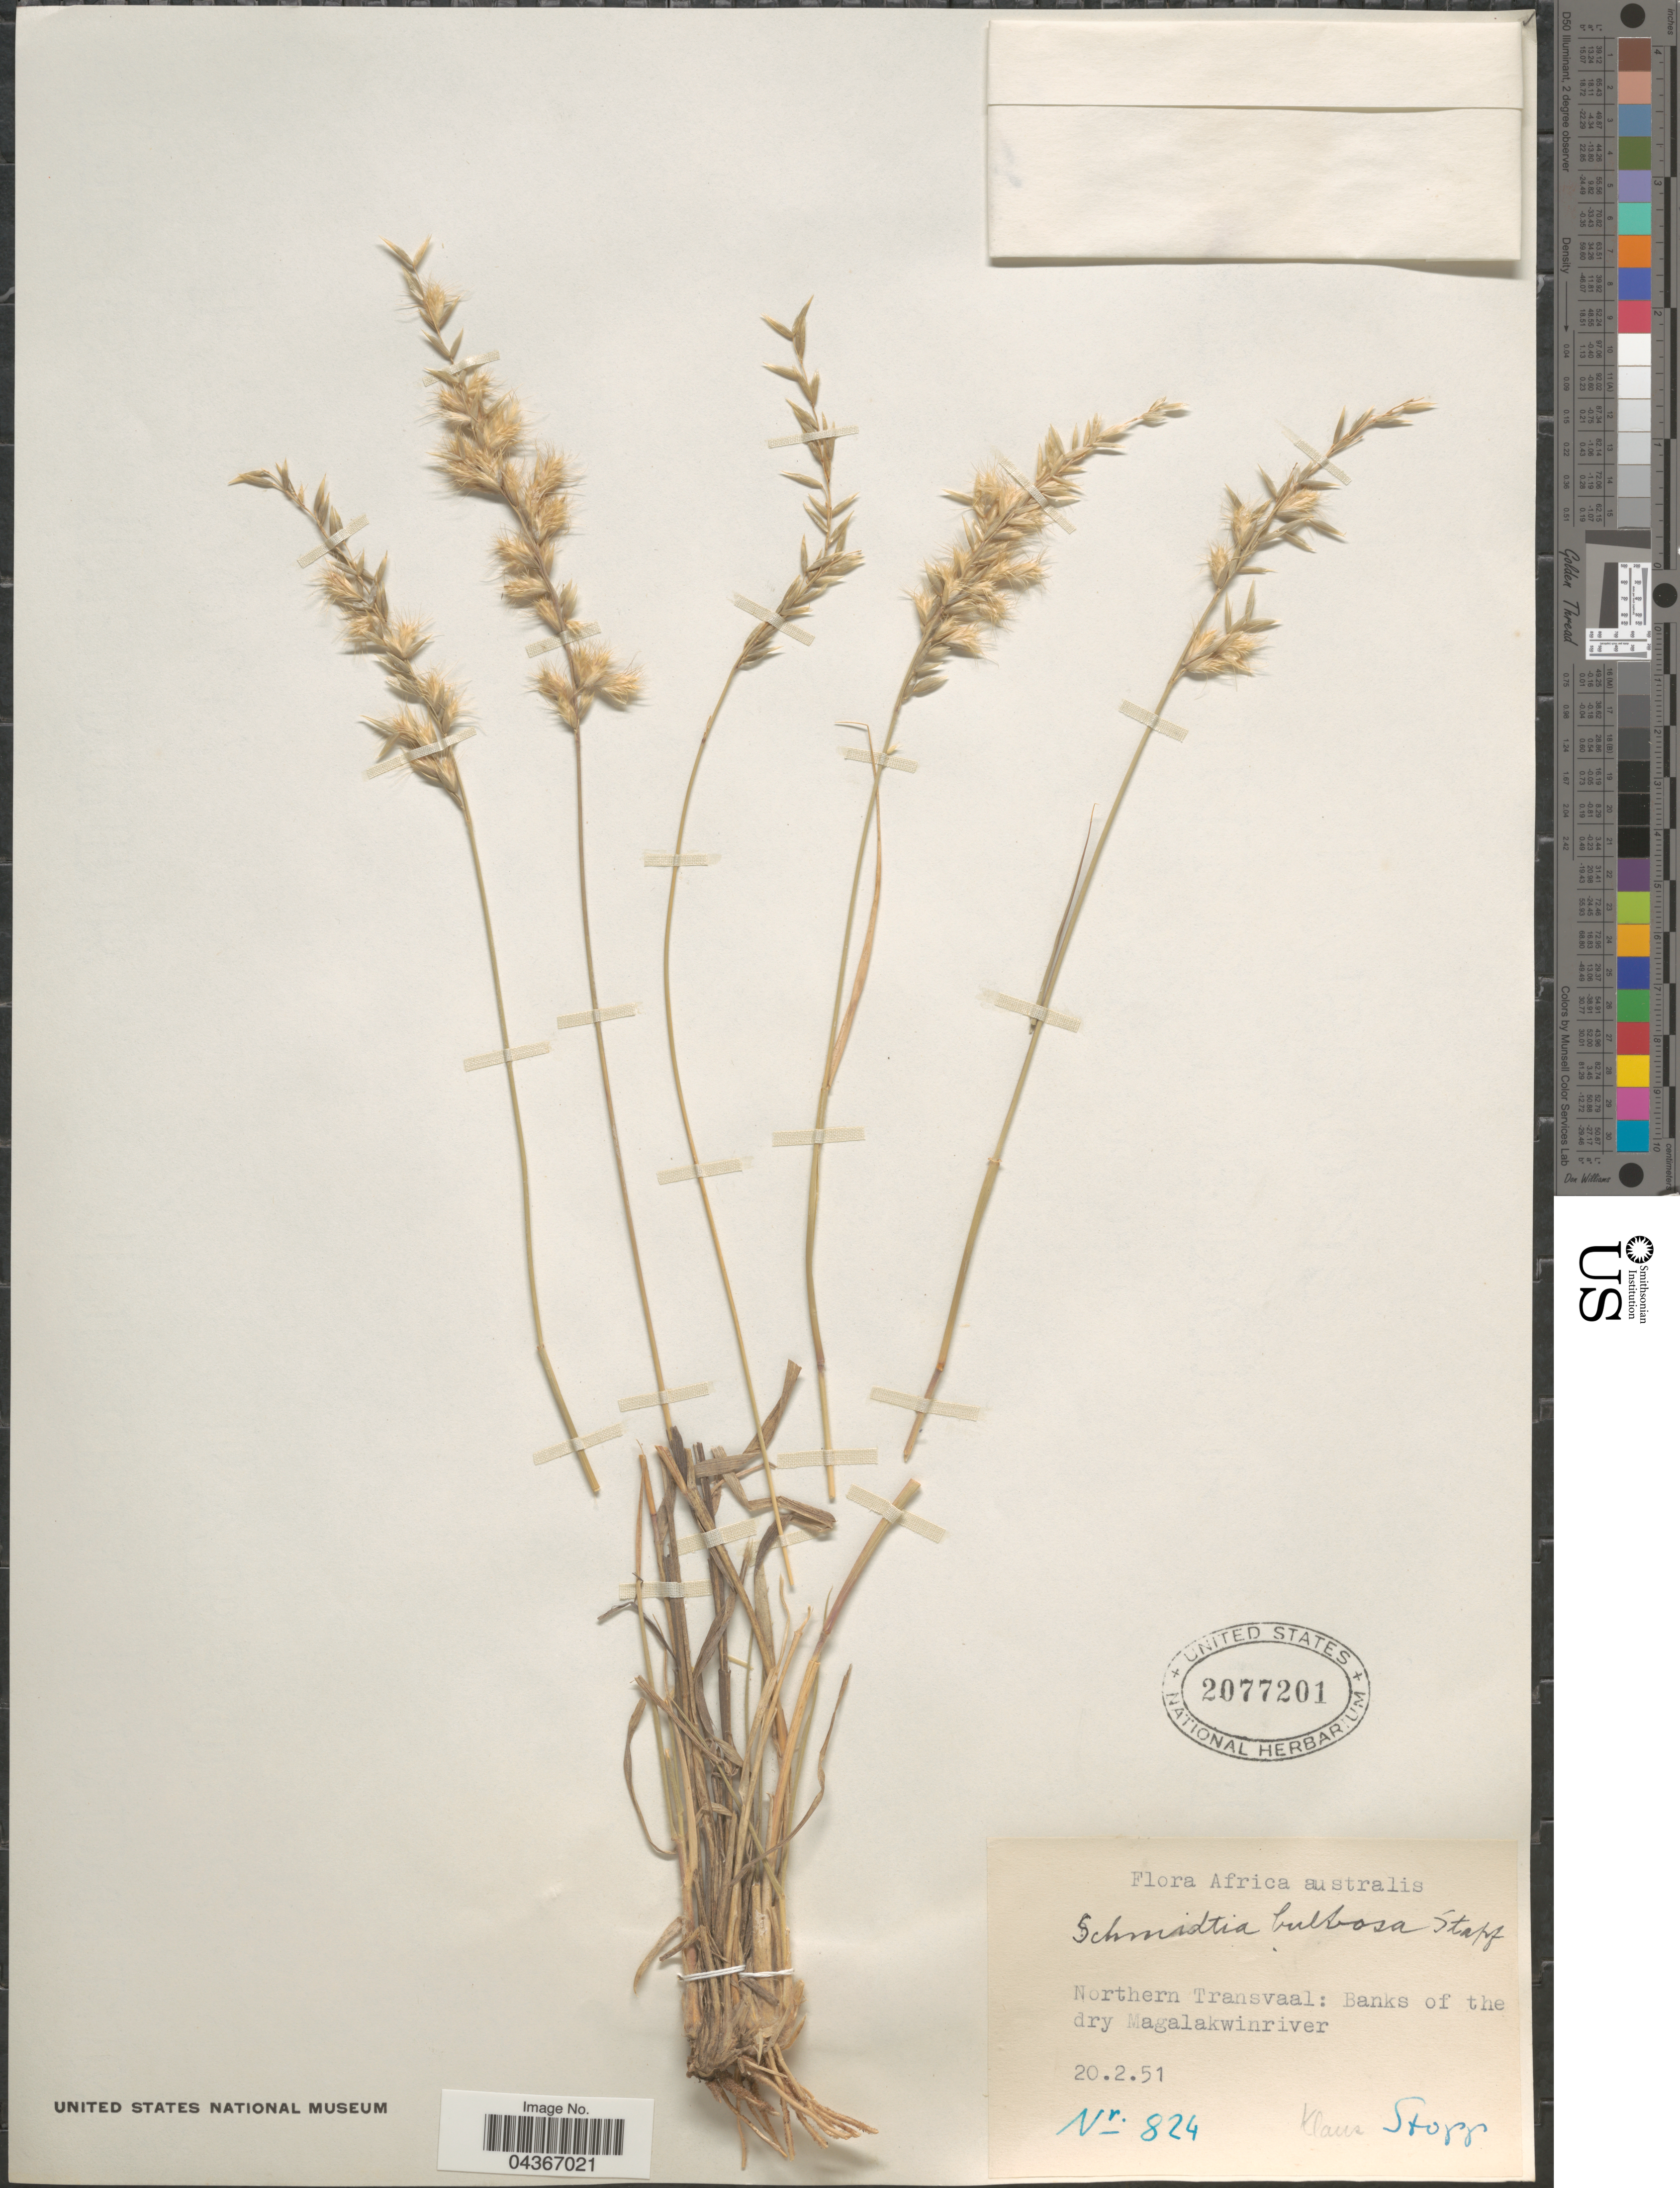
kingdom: Plantae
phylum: Tracheophyta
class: Liliopsida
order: Poales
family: Poaceae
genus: Schmidtia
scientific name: Schmidtia pappophoroides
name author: Steud. ex J.A. Schmidt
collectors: K. Storr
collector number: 824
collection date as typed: Transcribed d/m/y: 20/2/51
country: South Africa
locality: Africa australis. Northern Transvaal: Banks of the dry Magalakwinriver.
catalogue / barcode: US 2077201